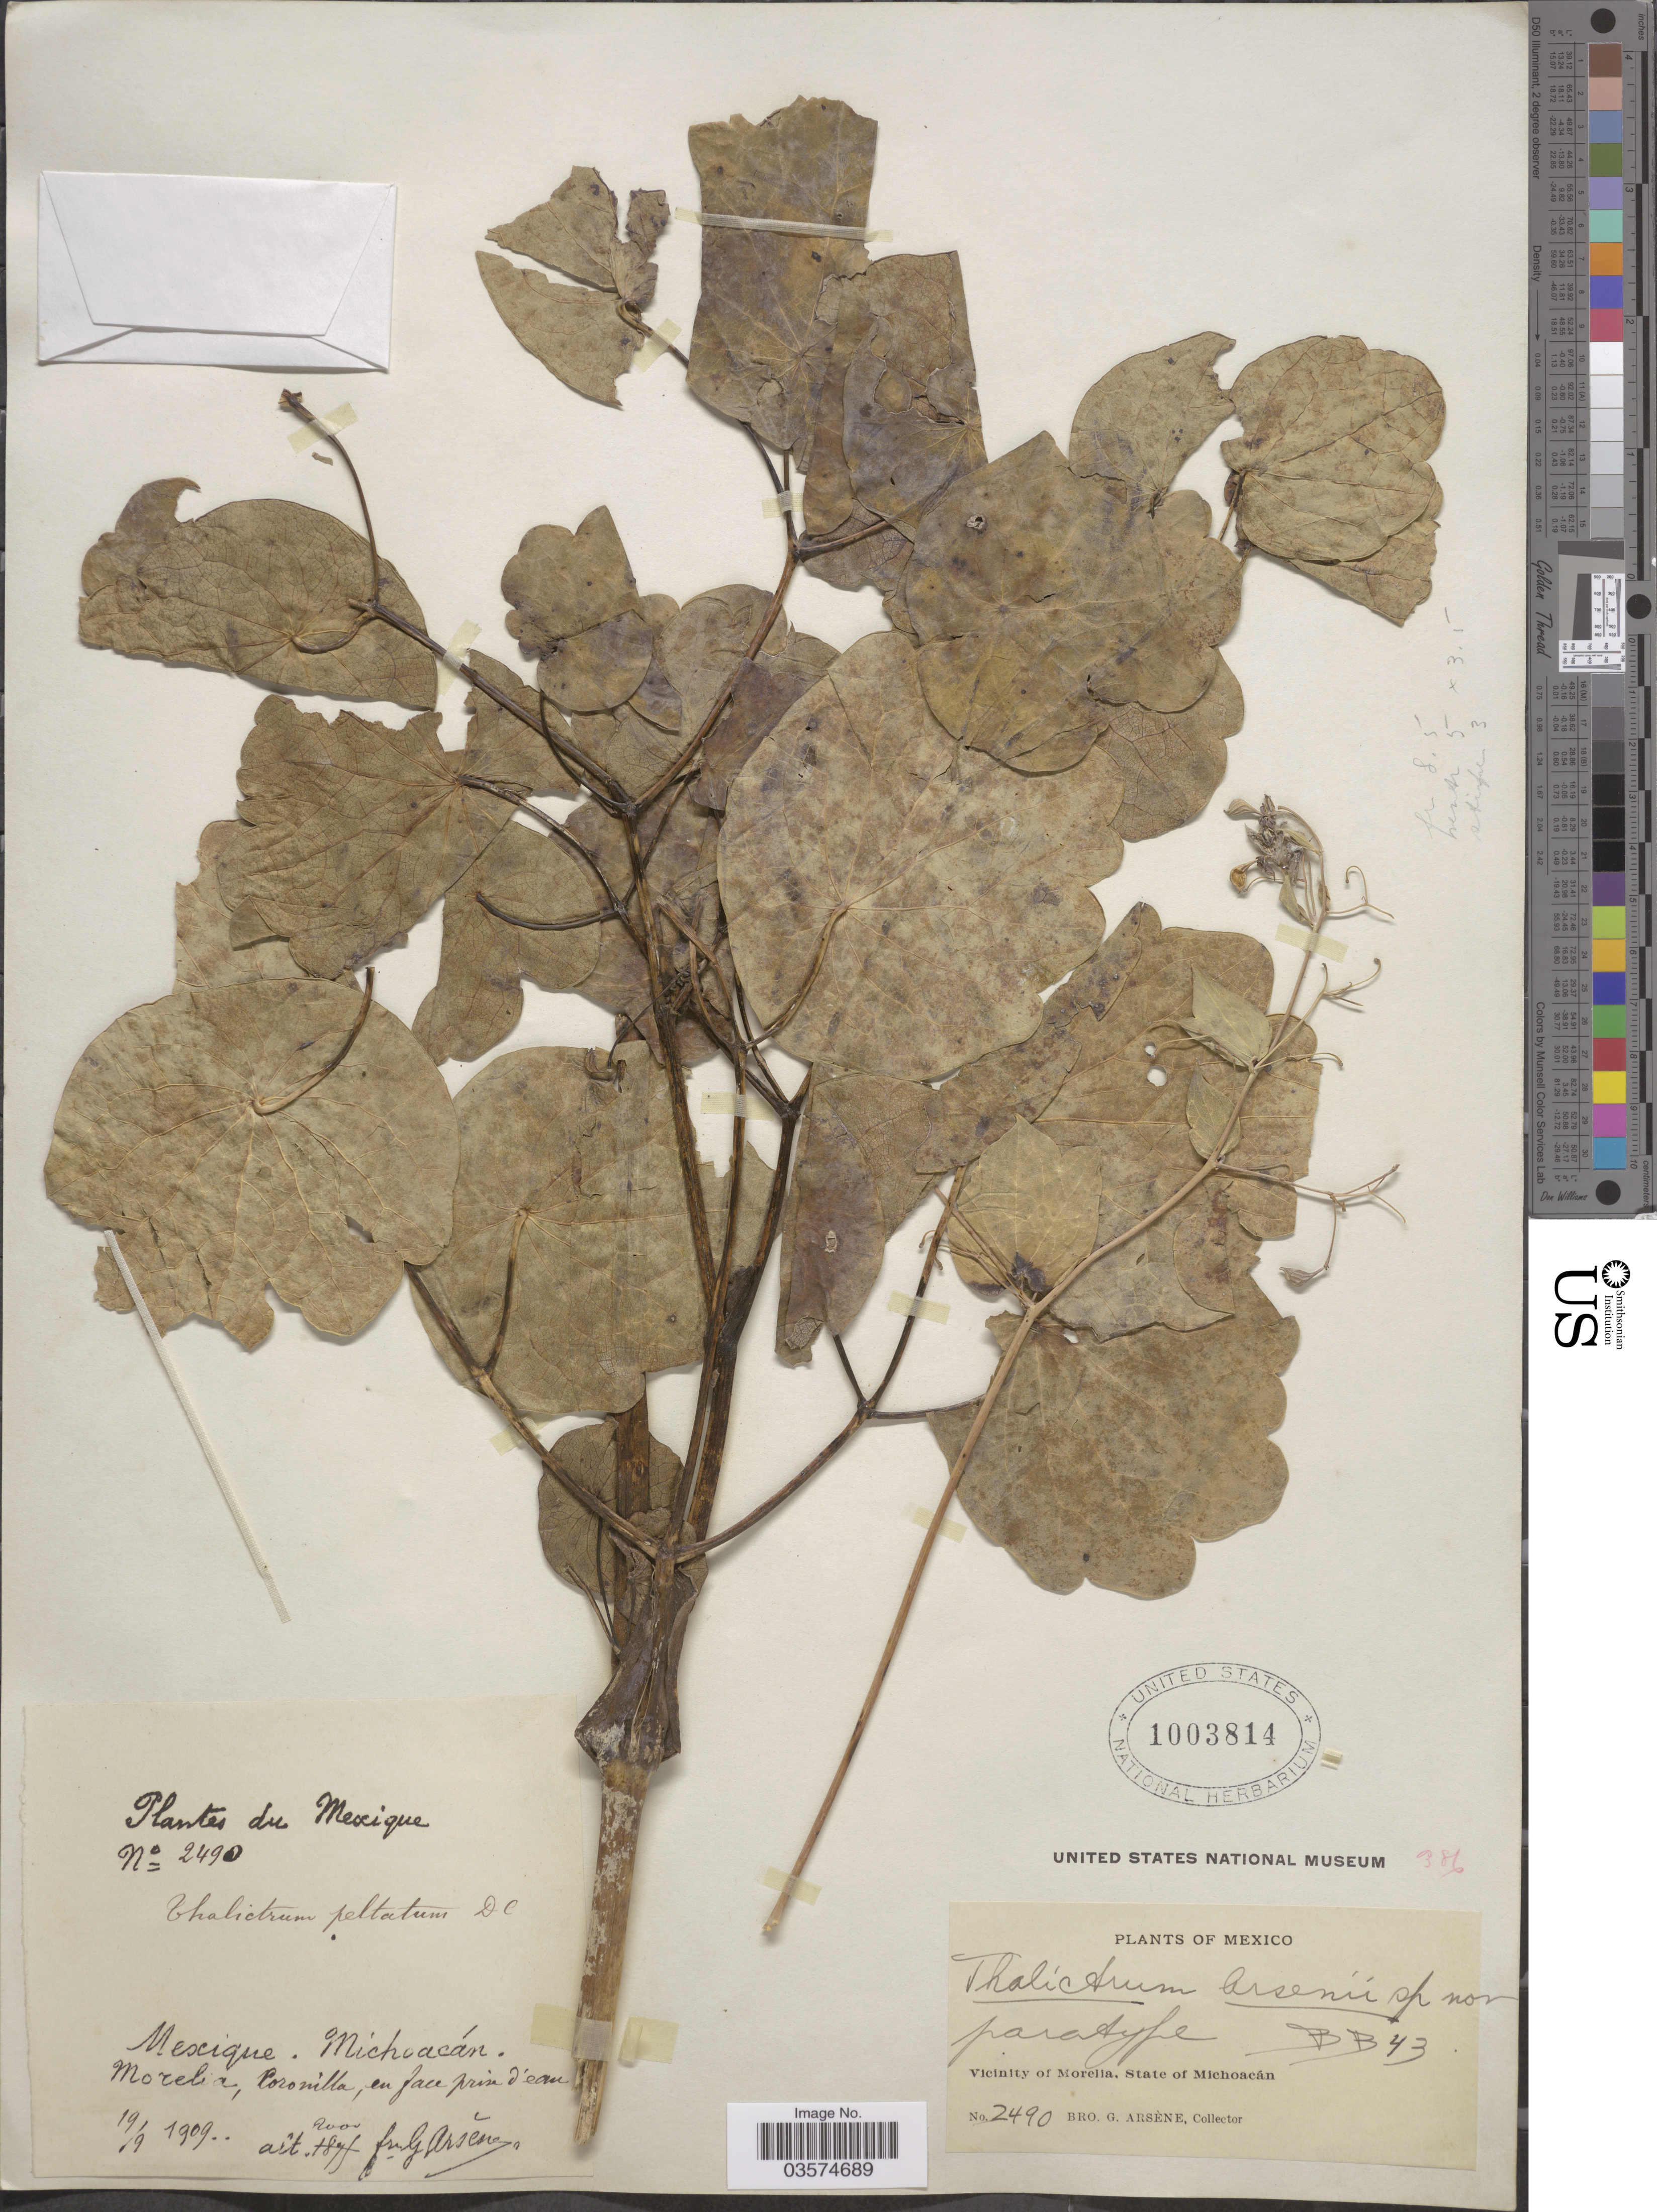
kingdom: Plantae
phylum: Tracheophyta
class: Magnoliopsida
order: Ranunculales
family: Ranunculaceae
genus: Thalictrum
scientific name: Thalictrum arsenii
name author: B. Boivin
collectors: Bro. G. Arsène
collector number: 2490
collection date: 1909-09-19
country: Mexico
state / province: Michoacán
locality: Vicinity of Morella.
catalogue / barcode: US 1003814